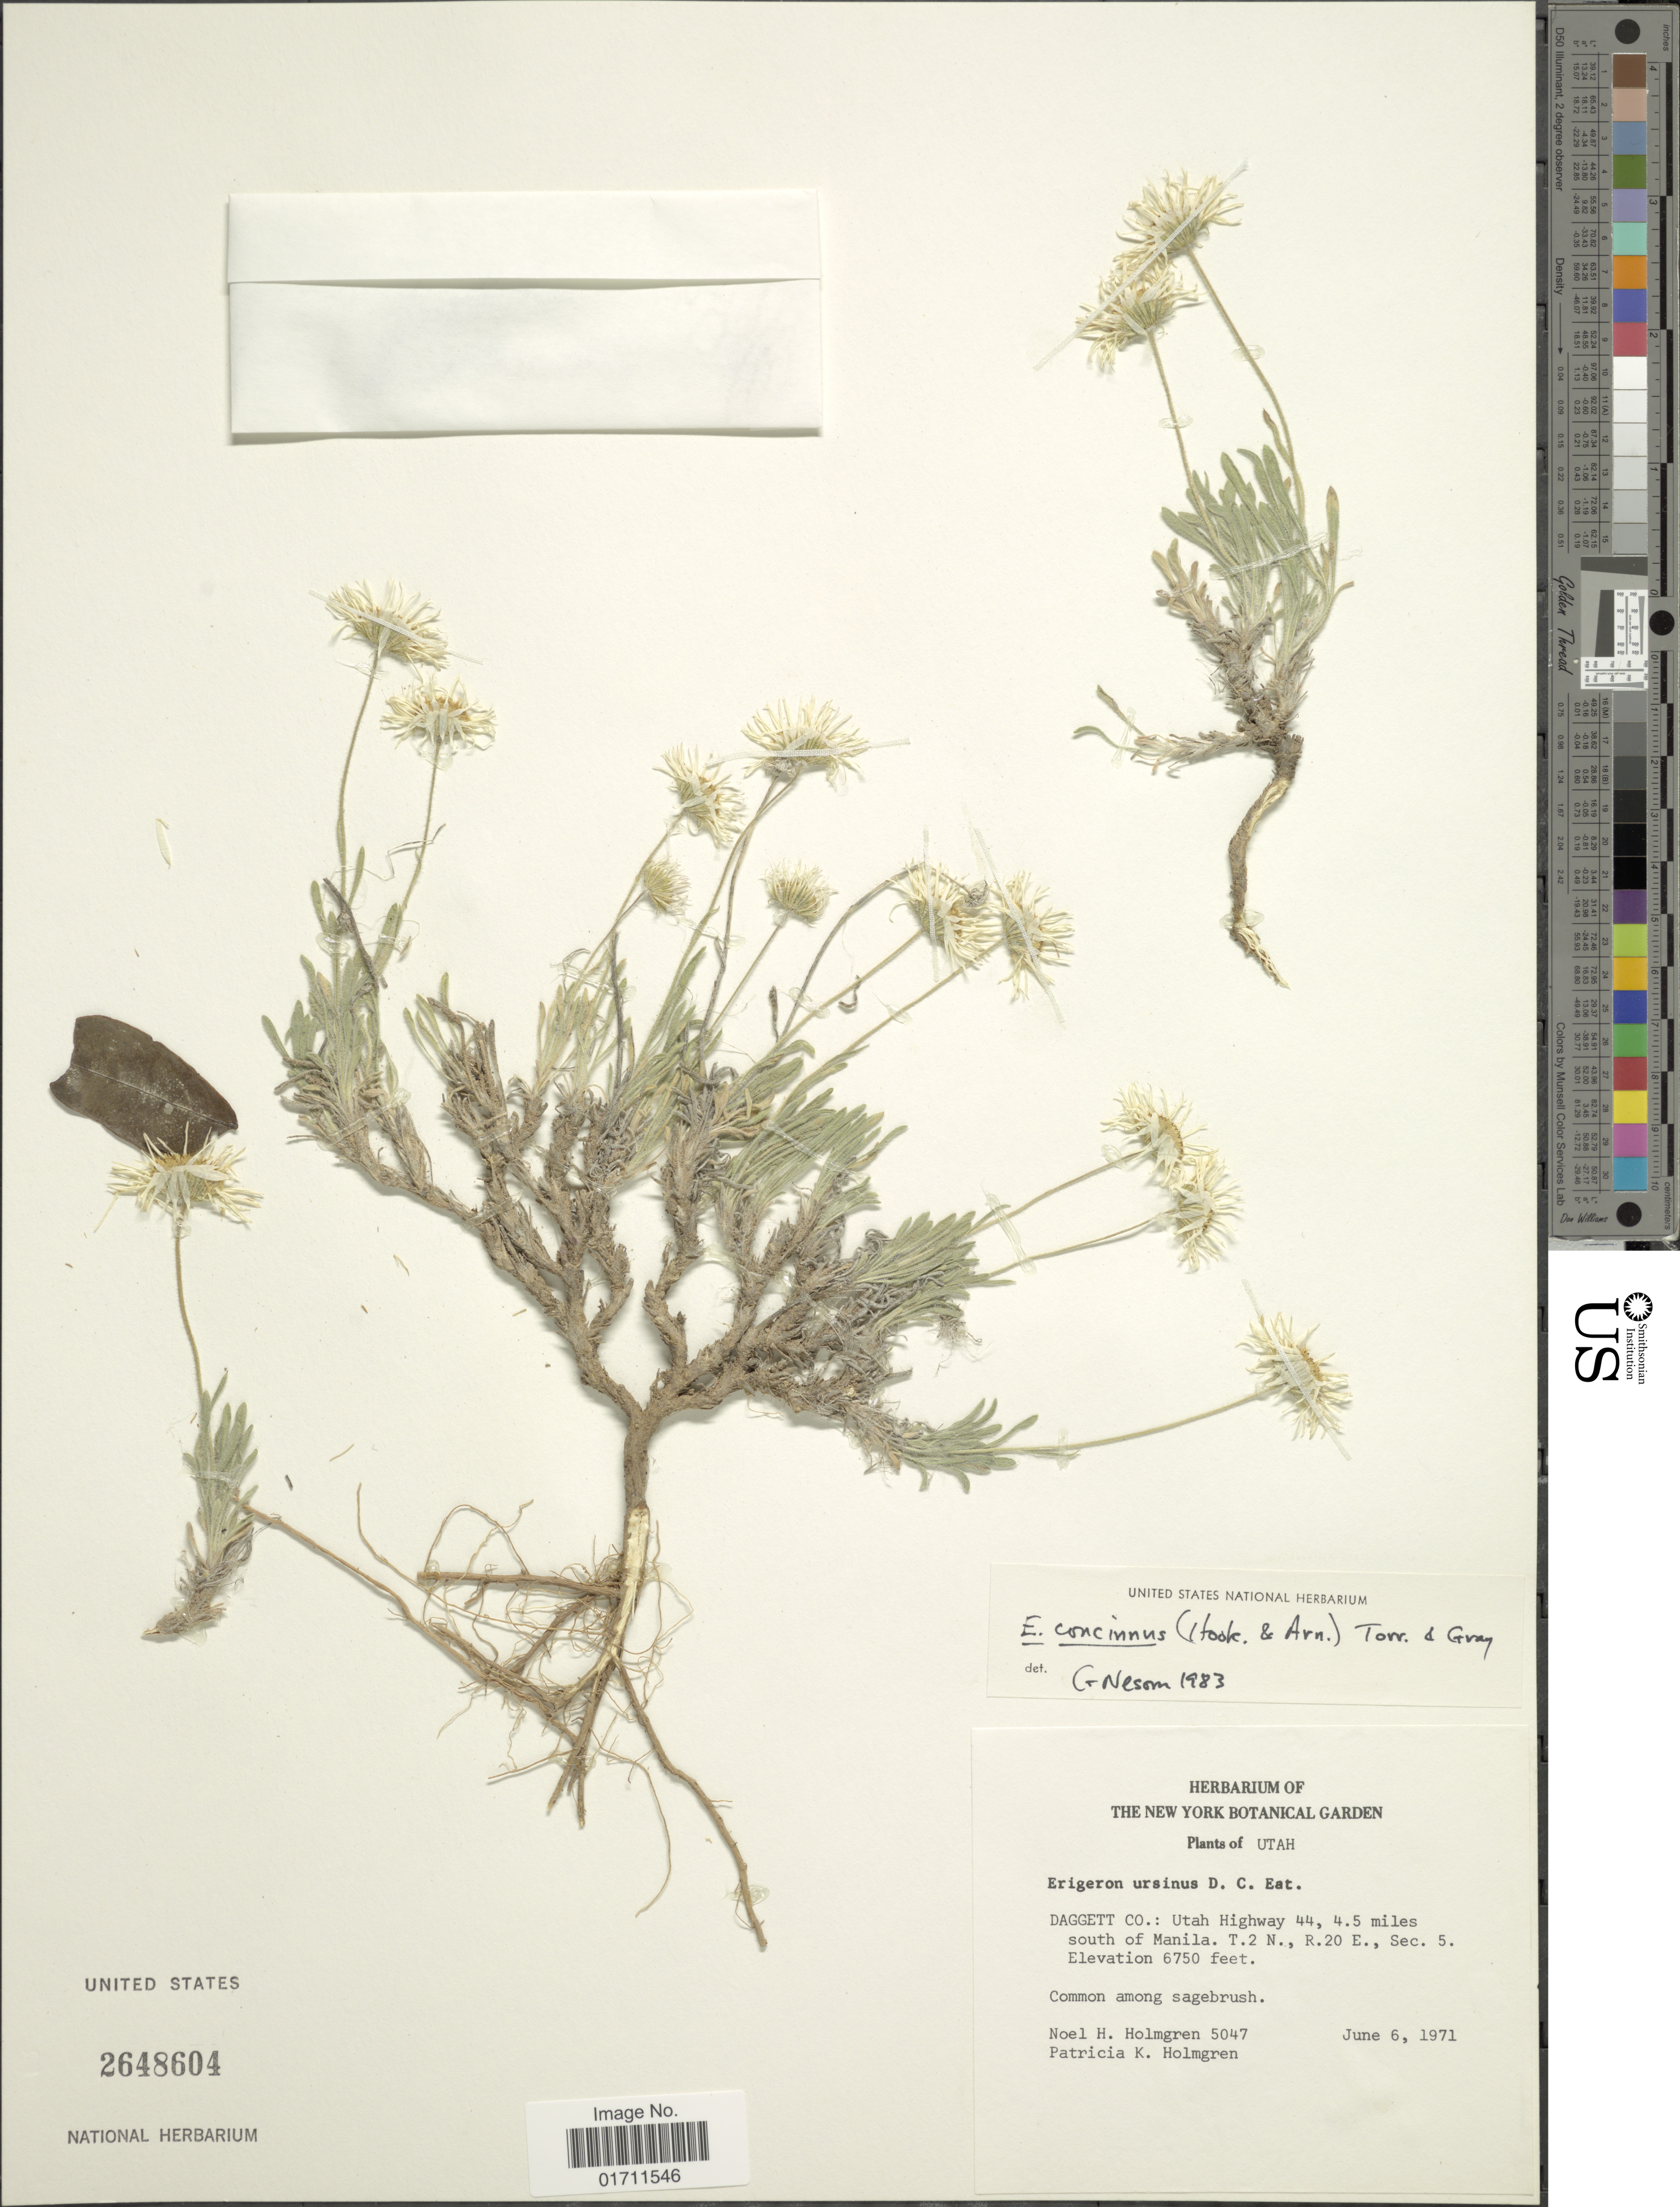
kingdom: Plantae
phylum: Tracheophyta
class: Magnoliopsida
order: Asterales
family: Asteraceae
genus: Erigeron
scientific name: Erigeron concinnus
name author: (Hook. & Arn.) Torr. & A. Gray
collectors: N. H. Holmgren & P. K. Holmgren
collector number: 5047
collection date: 1971-06-06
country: United States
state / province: Utah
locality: Daggett Co: Utah Highway 44, 4.5 miles south of Manila. T.2 N., R.20 E., Sec. 5.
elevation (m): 2057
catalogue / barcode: US 2648604